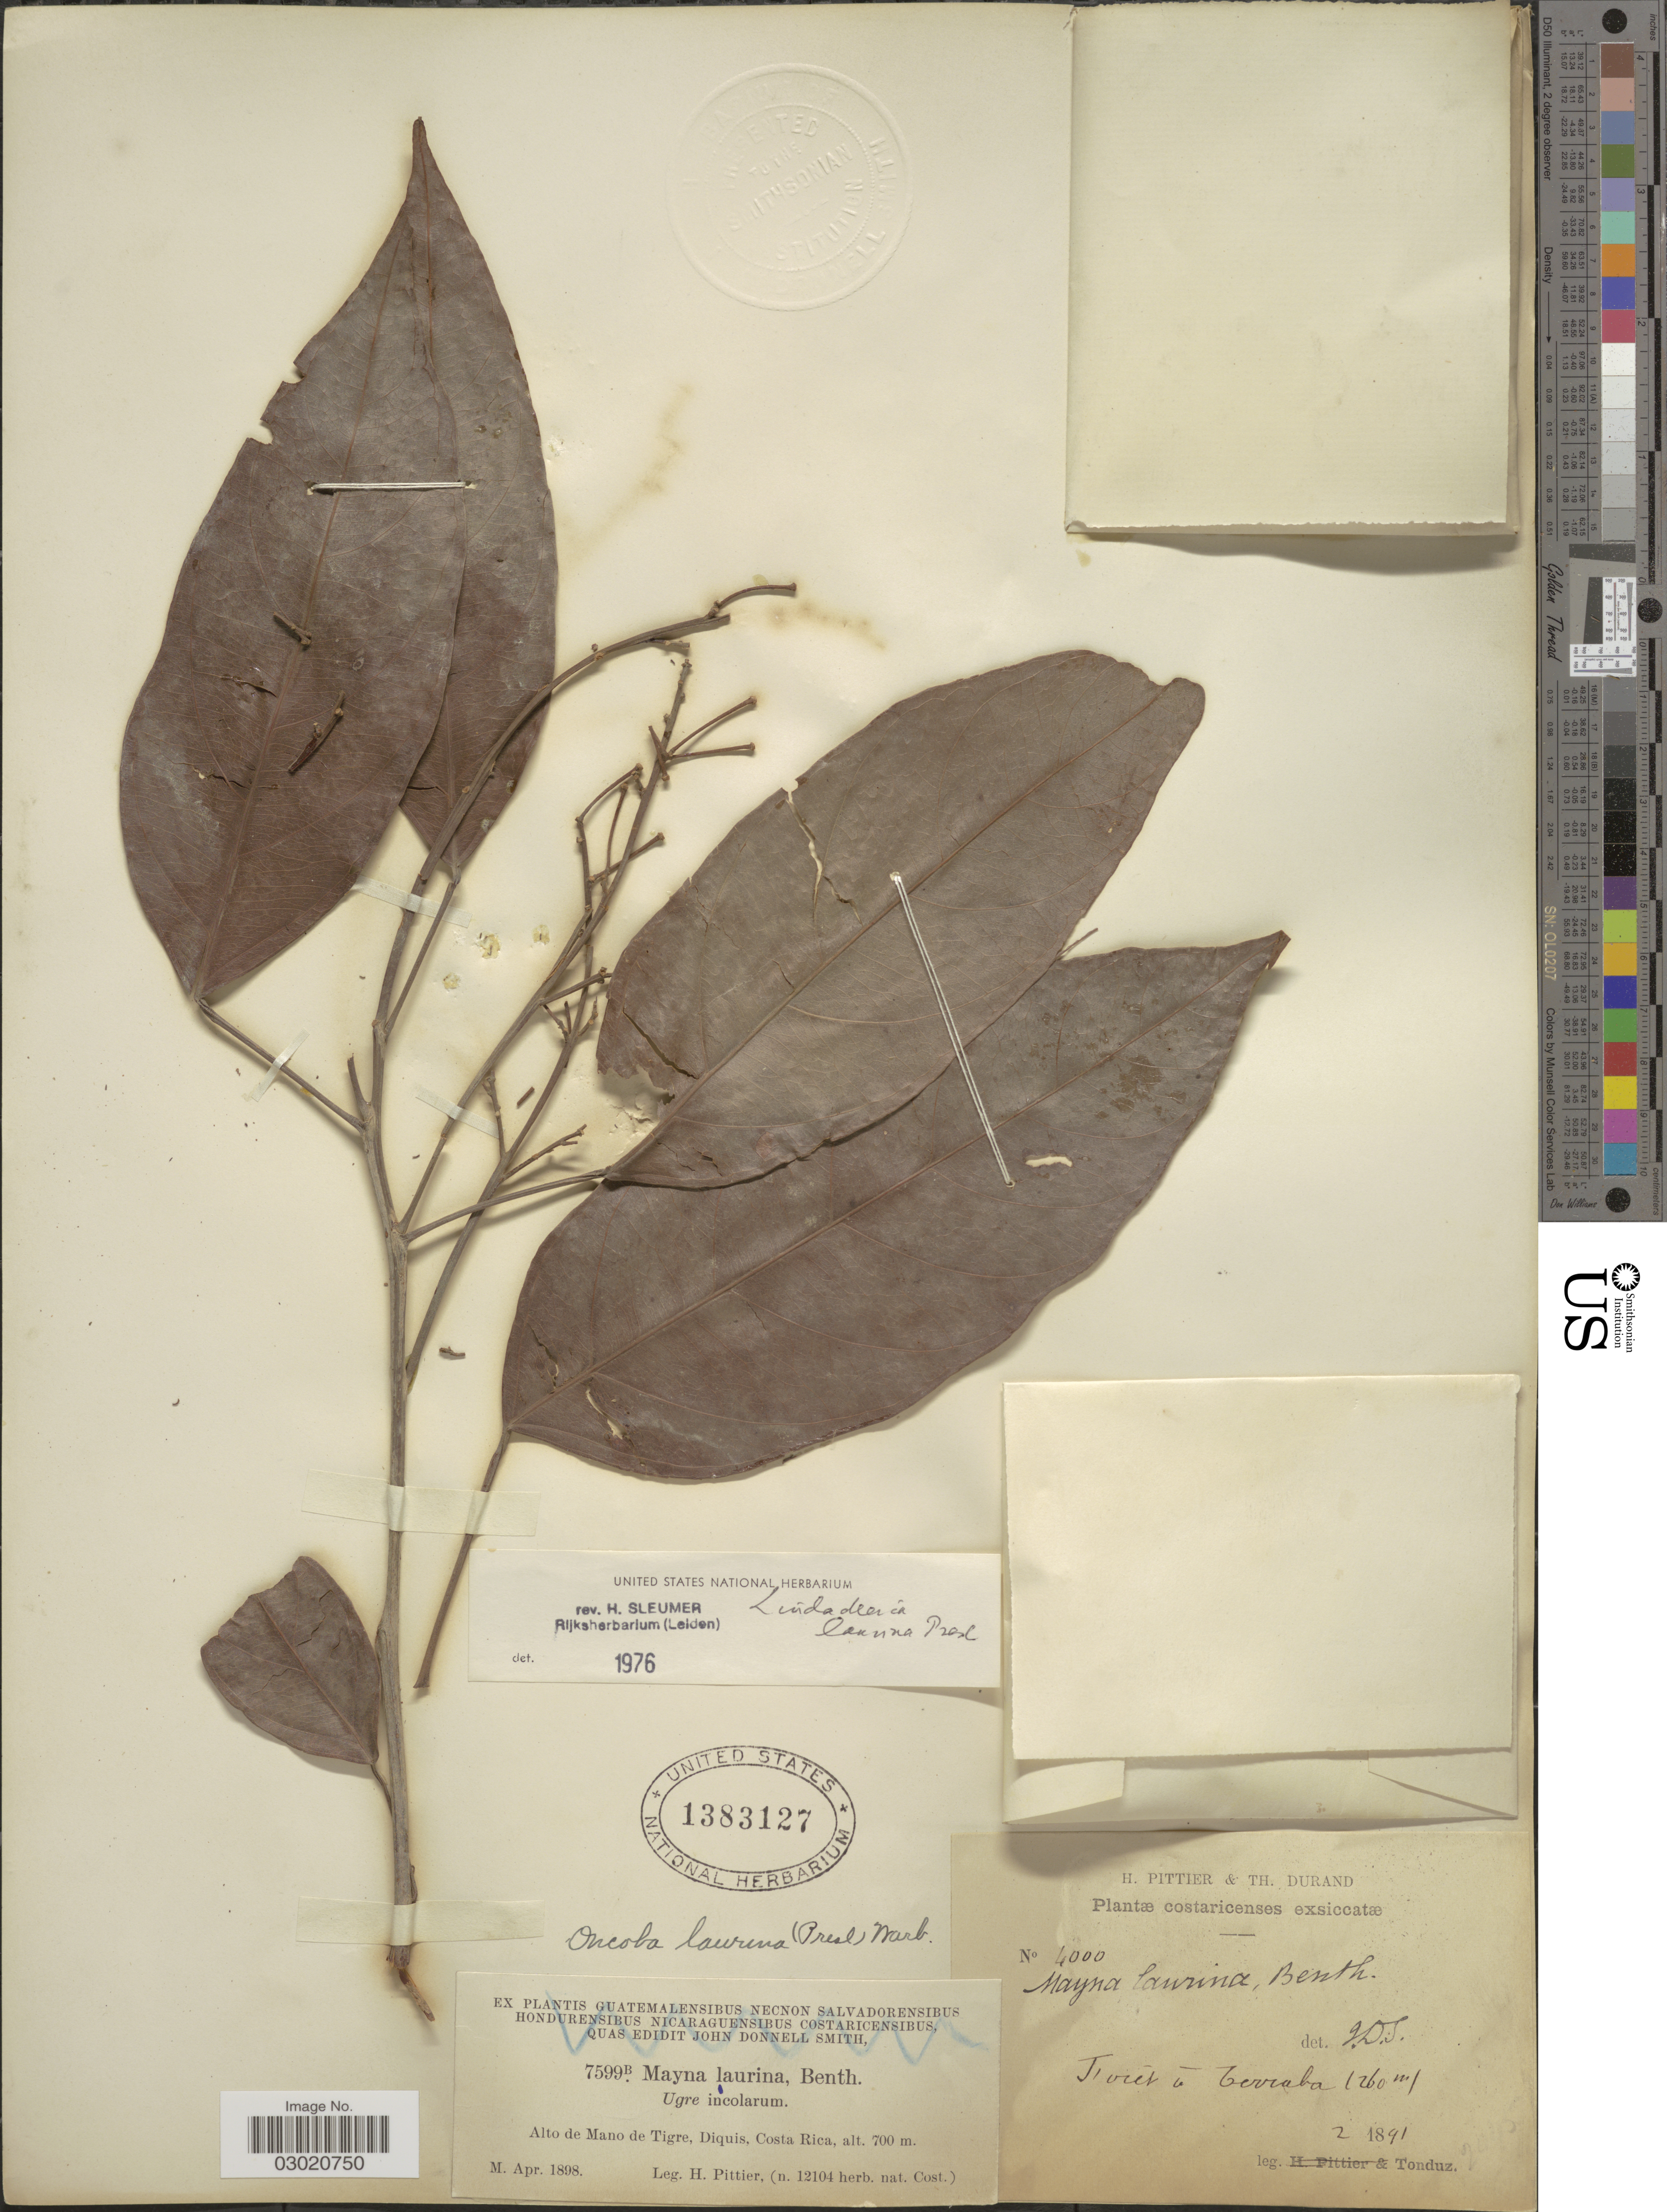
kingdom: Plantae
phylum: Tracheophyta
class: Magnoliopsida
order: Malpighiales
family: Achariaceae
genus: Lindackeria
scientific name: Lindackeria laurina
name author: C. Presl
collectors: Tonduz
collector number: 4000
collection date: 1891-02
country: Costa Rica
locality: Foret á Terraba, Alto de Mano de Tigre, Diquis.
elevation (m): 260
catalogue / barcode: US 1383127